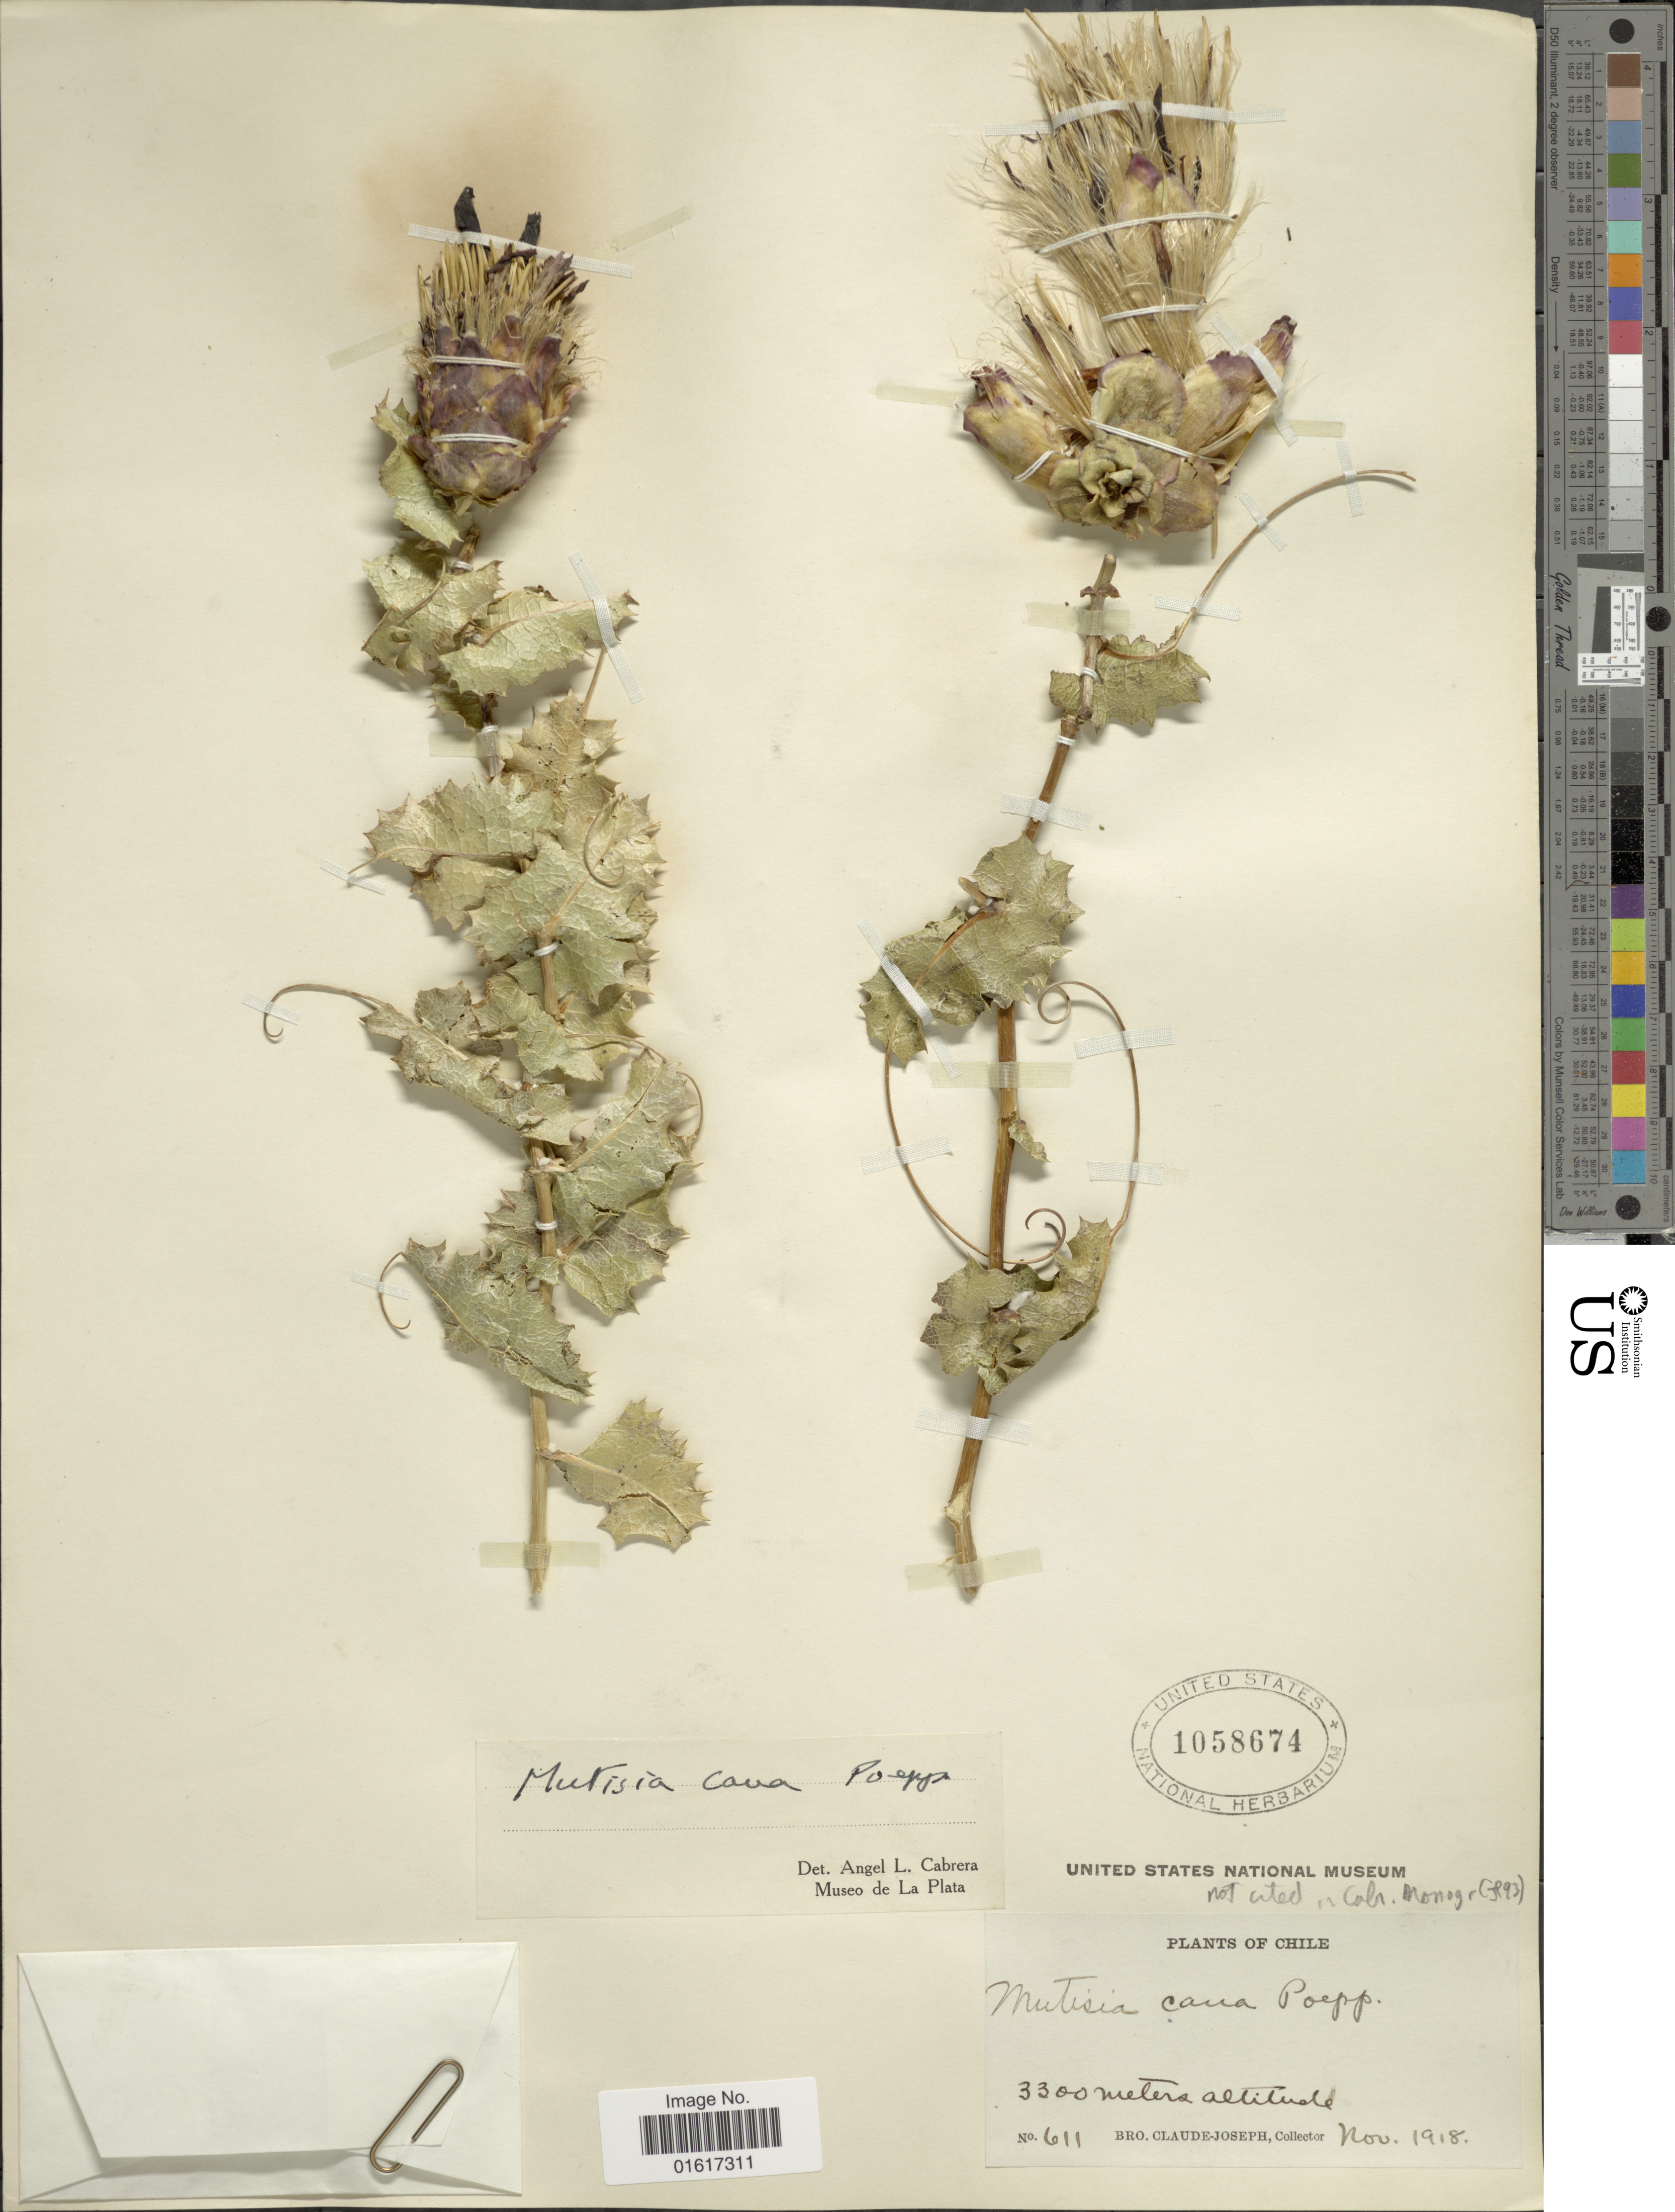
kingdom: Plantae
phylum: Tracheophyta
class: Magnoliopsida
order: Asterales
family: Asteraceae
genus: Mutisia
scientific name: Mutisia cana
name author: Poepp. & Endl.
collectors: Bro. Claude-Joseph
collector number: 611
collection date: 1918-11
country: Chile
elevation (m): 3300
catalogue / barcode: US 1058674